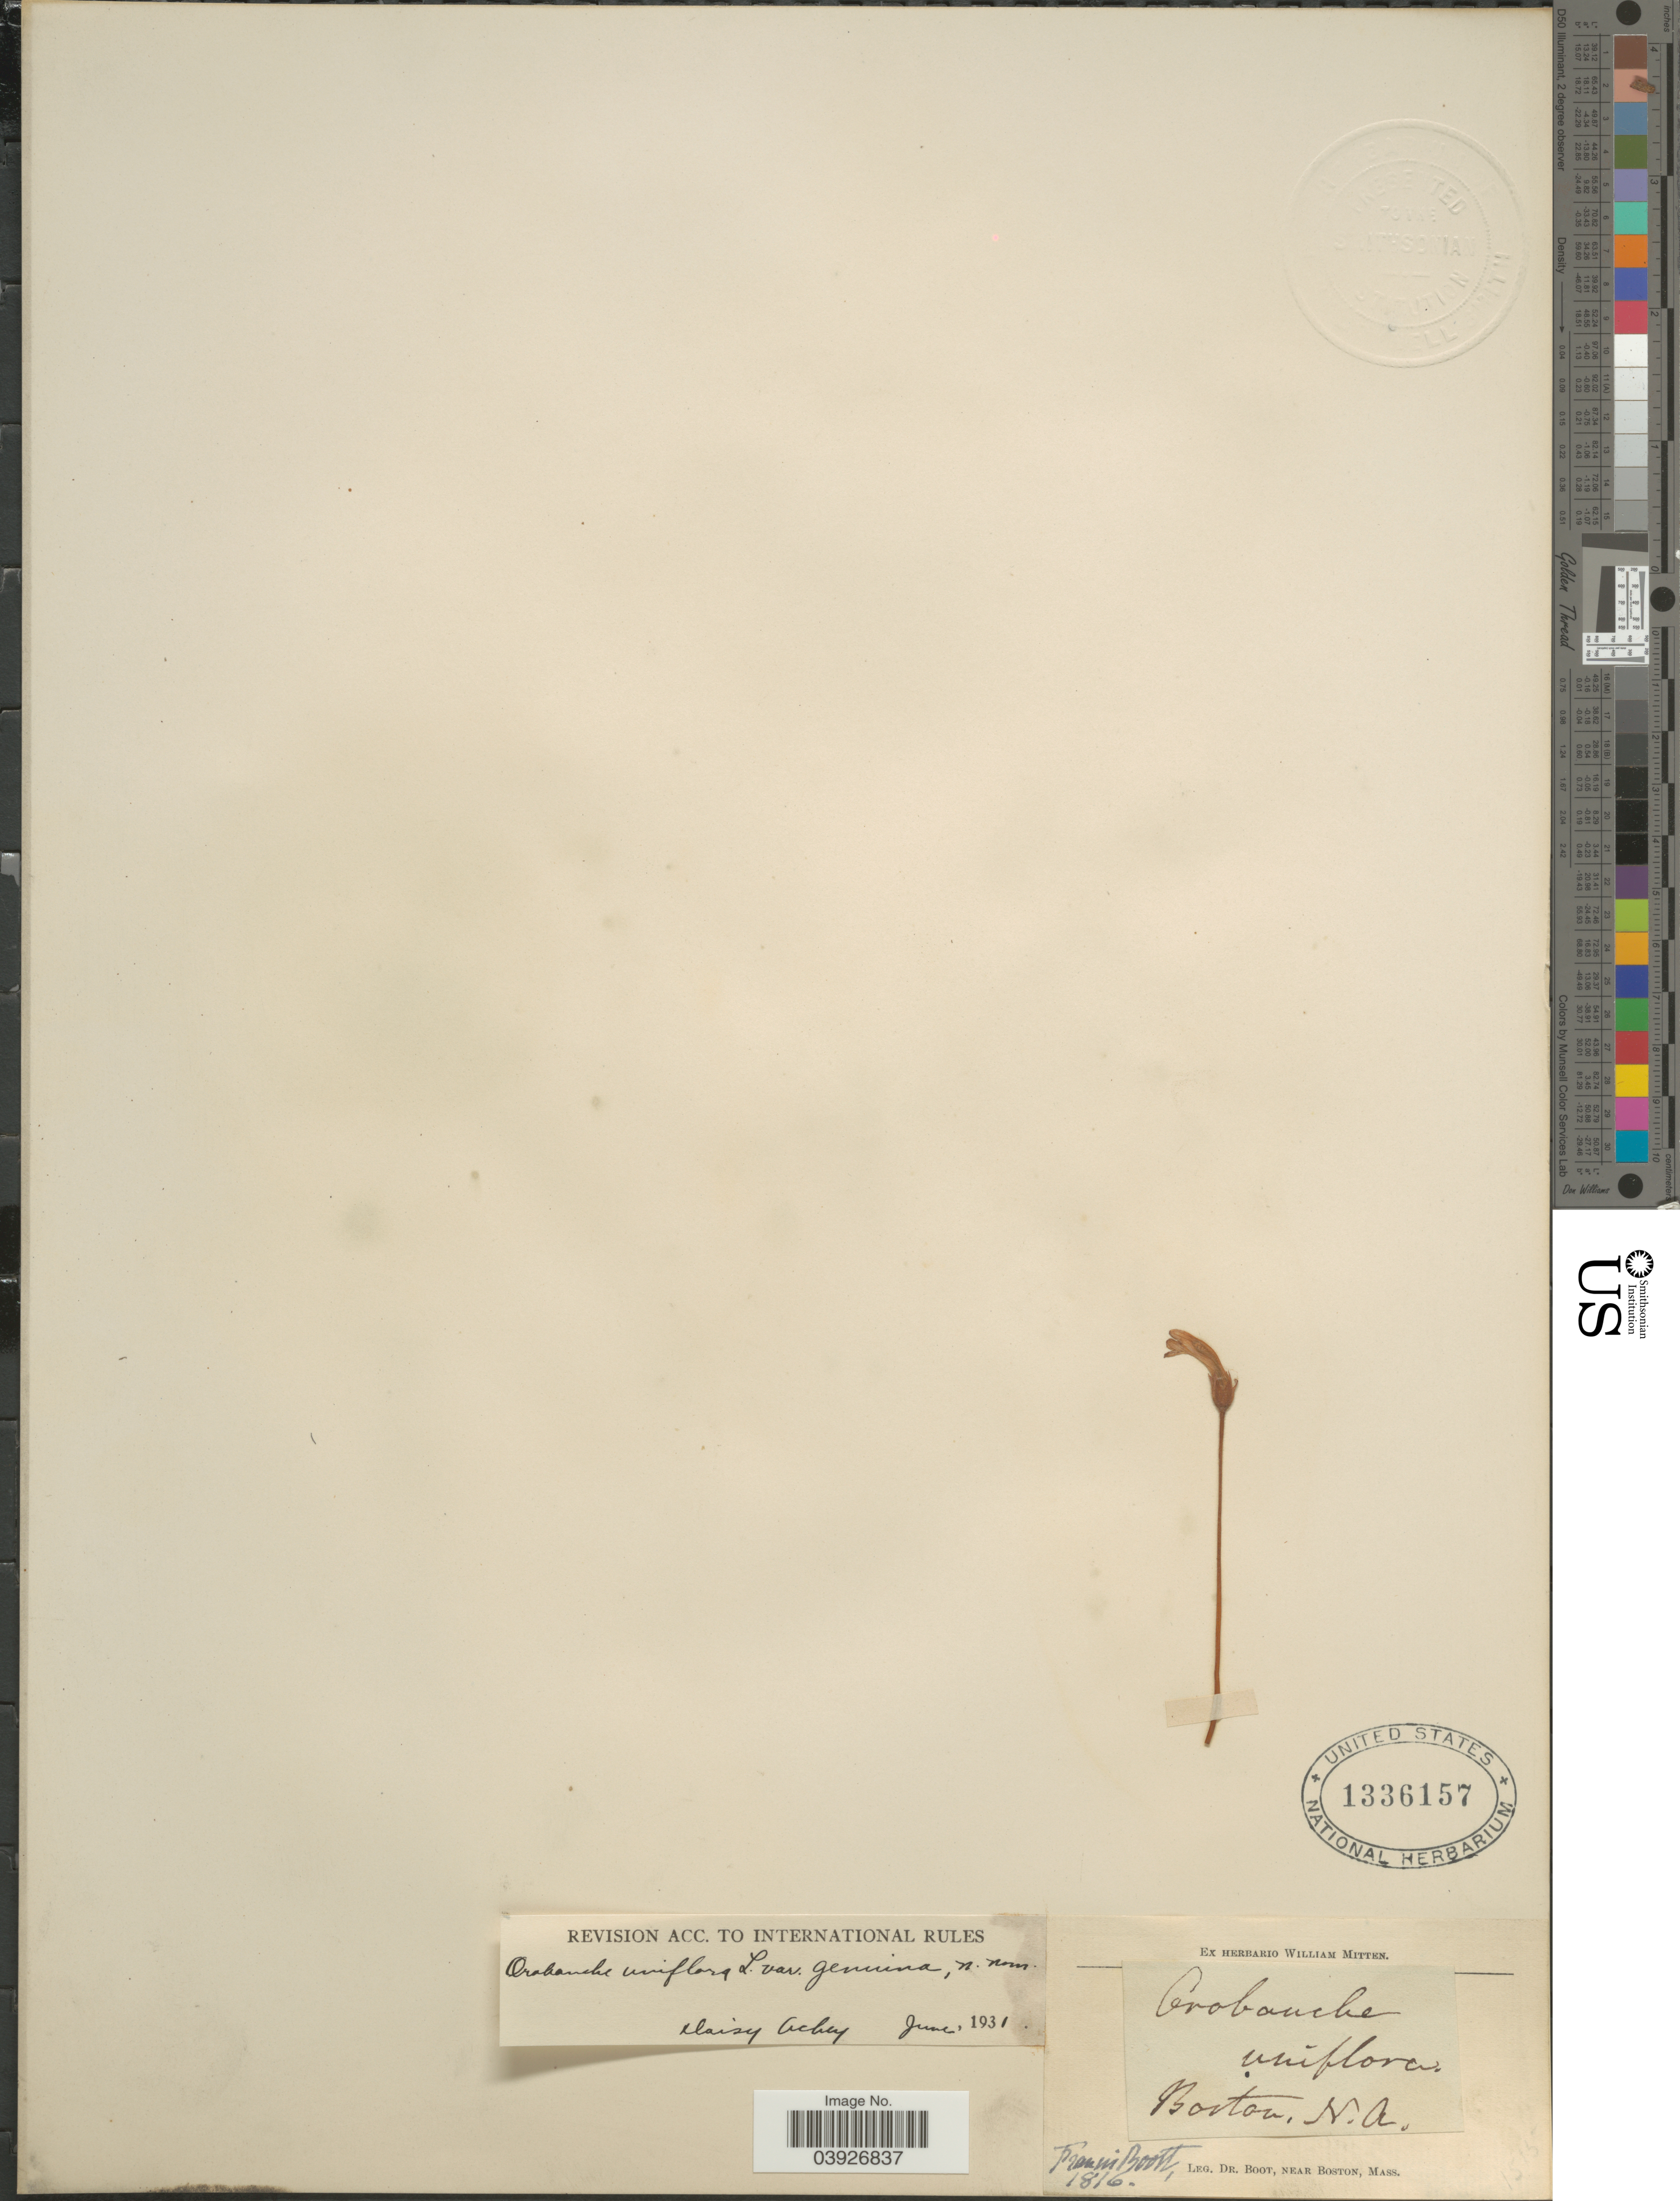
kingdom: Plantae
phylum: Tracheophyta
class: Magnoliopsida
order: Lamiales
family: Orobanchaceae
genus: Aphyllon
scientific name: Aphyllon uniflorum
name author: A. Gray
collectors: Boot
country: United States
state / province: Massachusetts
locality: Near Boston, M. A.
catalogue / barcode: US 1336157